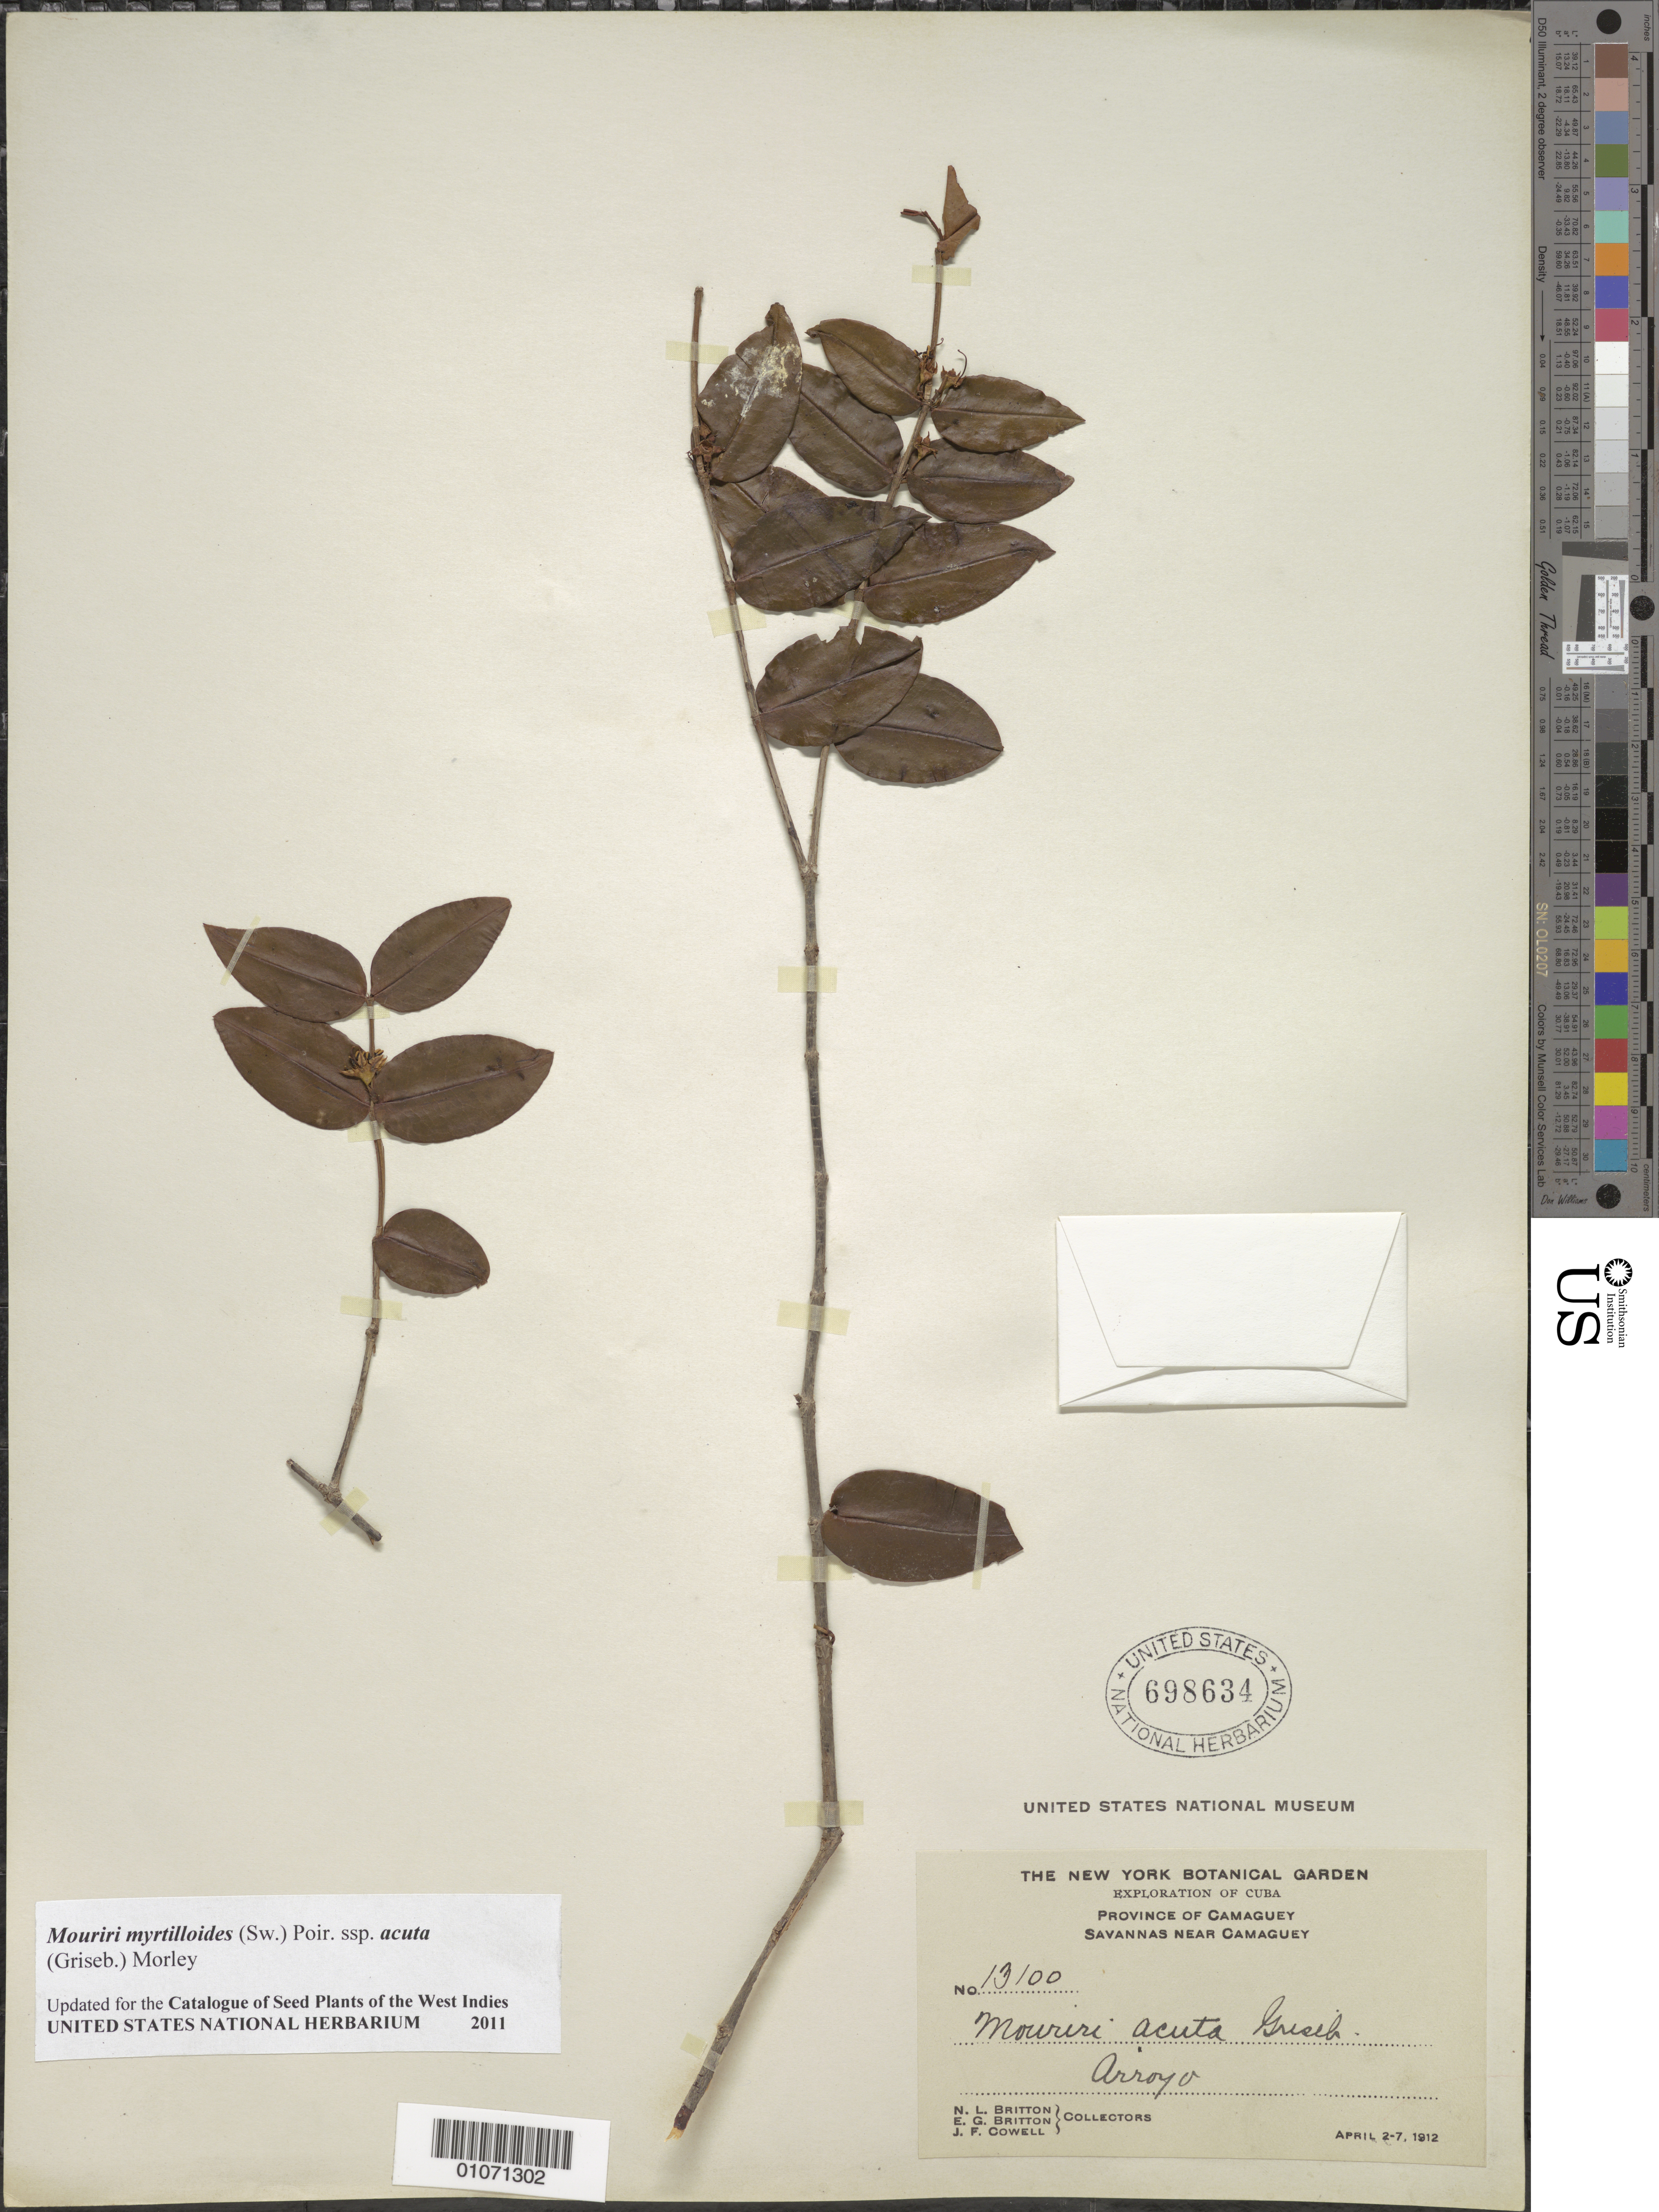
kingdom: Plantae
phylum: Tracheophyta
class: Magnoliopsida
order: Myrtales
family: Melastomataceae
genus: Mouriri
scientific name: Mouriri myrtilloides subsp. acuta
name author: (Griseb.) Morley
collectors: N. Britton, E. G. Britton & J. F. Cowell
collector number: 13100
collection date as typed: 02 Apr 1912 to 07 Apr 1912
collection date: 1912-04-02/1912-04-07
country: Cuba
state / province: Camaguey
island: Cuba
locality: Camaguey, savannas near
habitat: Arroyo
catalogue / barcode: US 698634